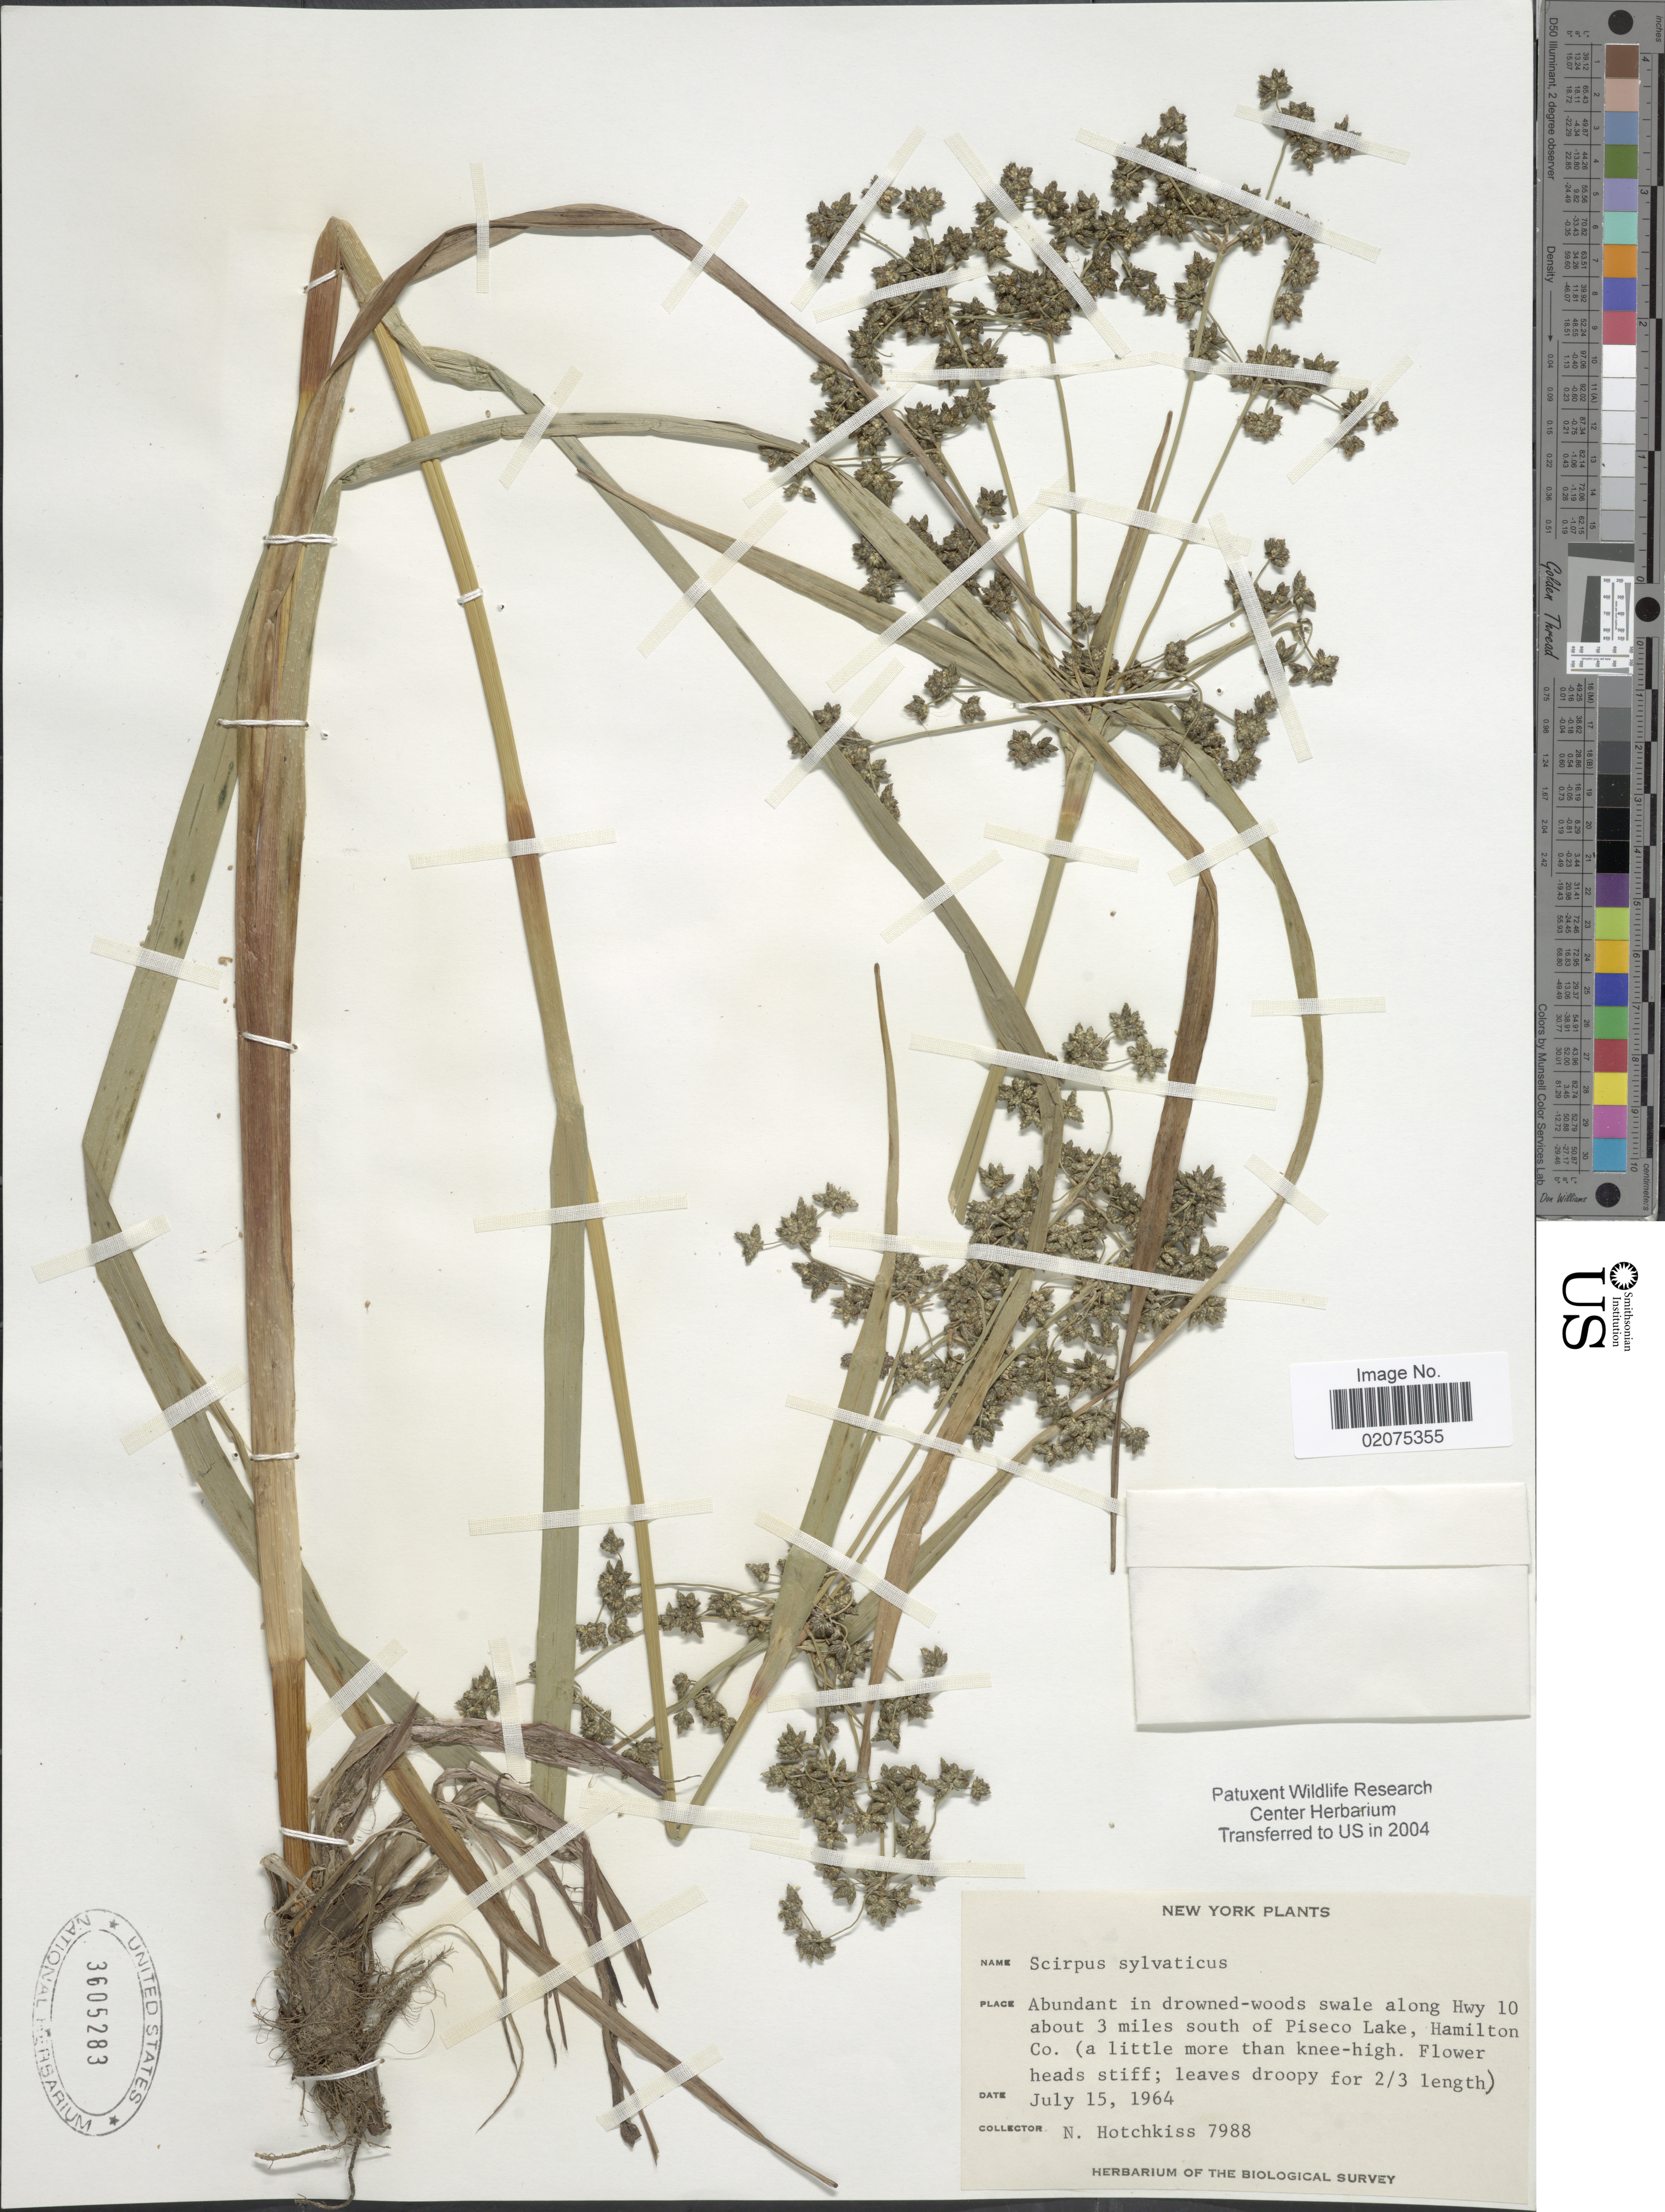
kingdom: Plantae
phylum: Tracheophyta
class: Liliopsida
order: Poales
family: Cyperaceae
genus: Scirpus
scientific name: Scirpus expansus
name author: Fernald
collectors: N. Hotchkiss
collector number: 7988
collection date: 1964-07-15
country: United States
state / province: New York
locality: Abundant in drowned-woods swale along Hwy 10 about 3 miles south of Piseco Lake, Hamilton Co.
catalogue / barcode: US 3605283